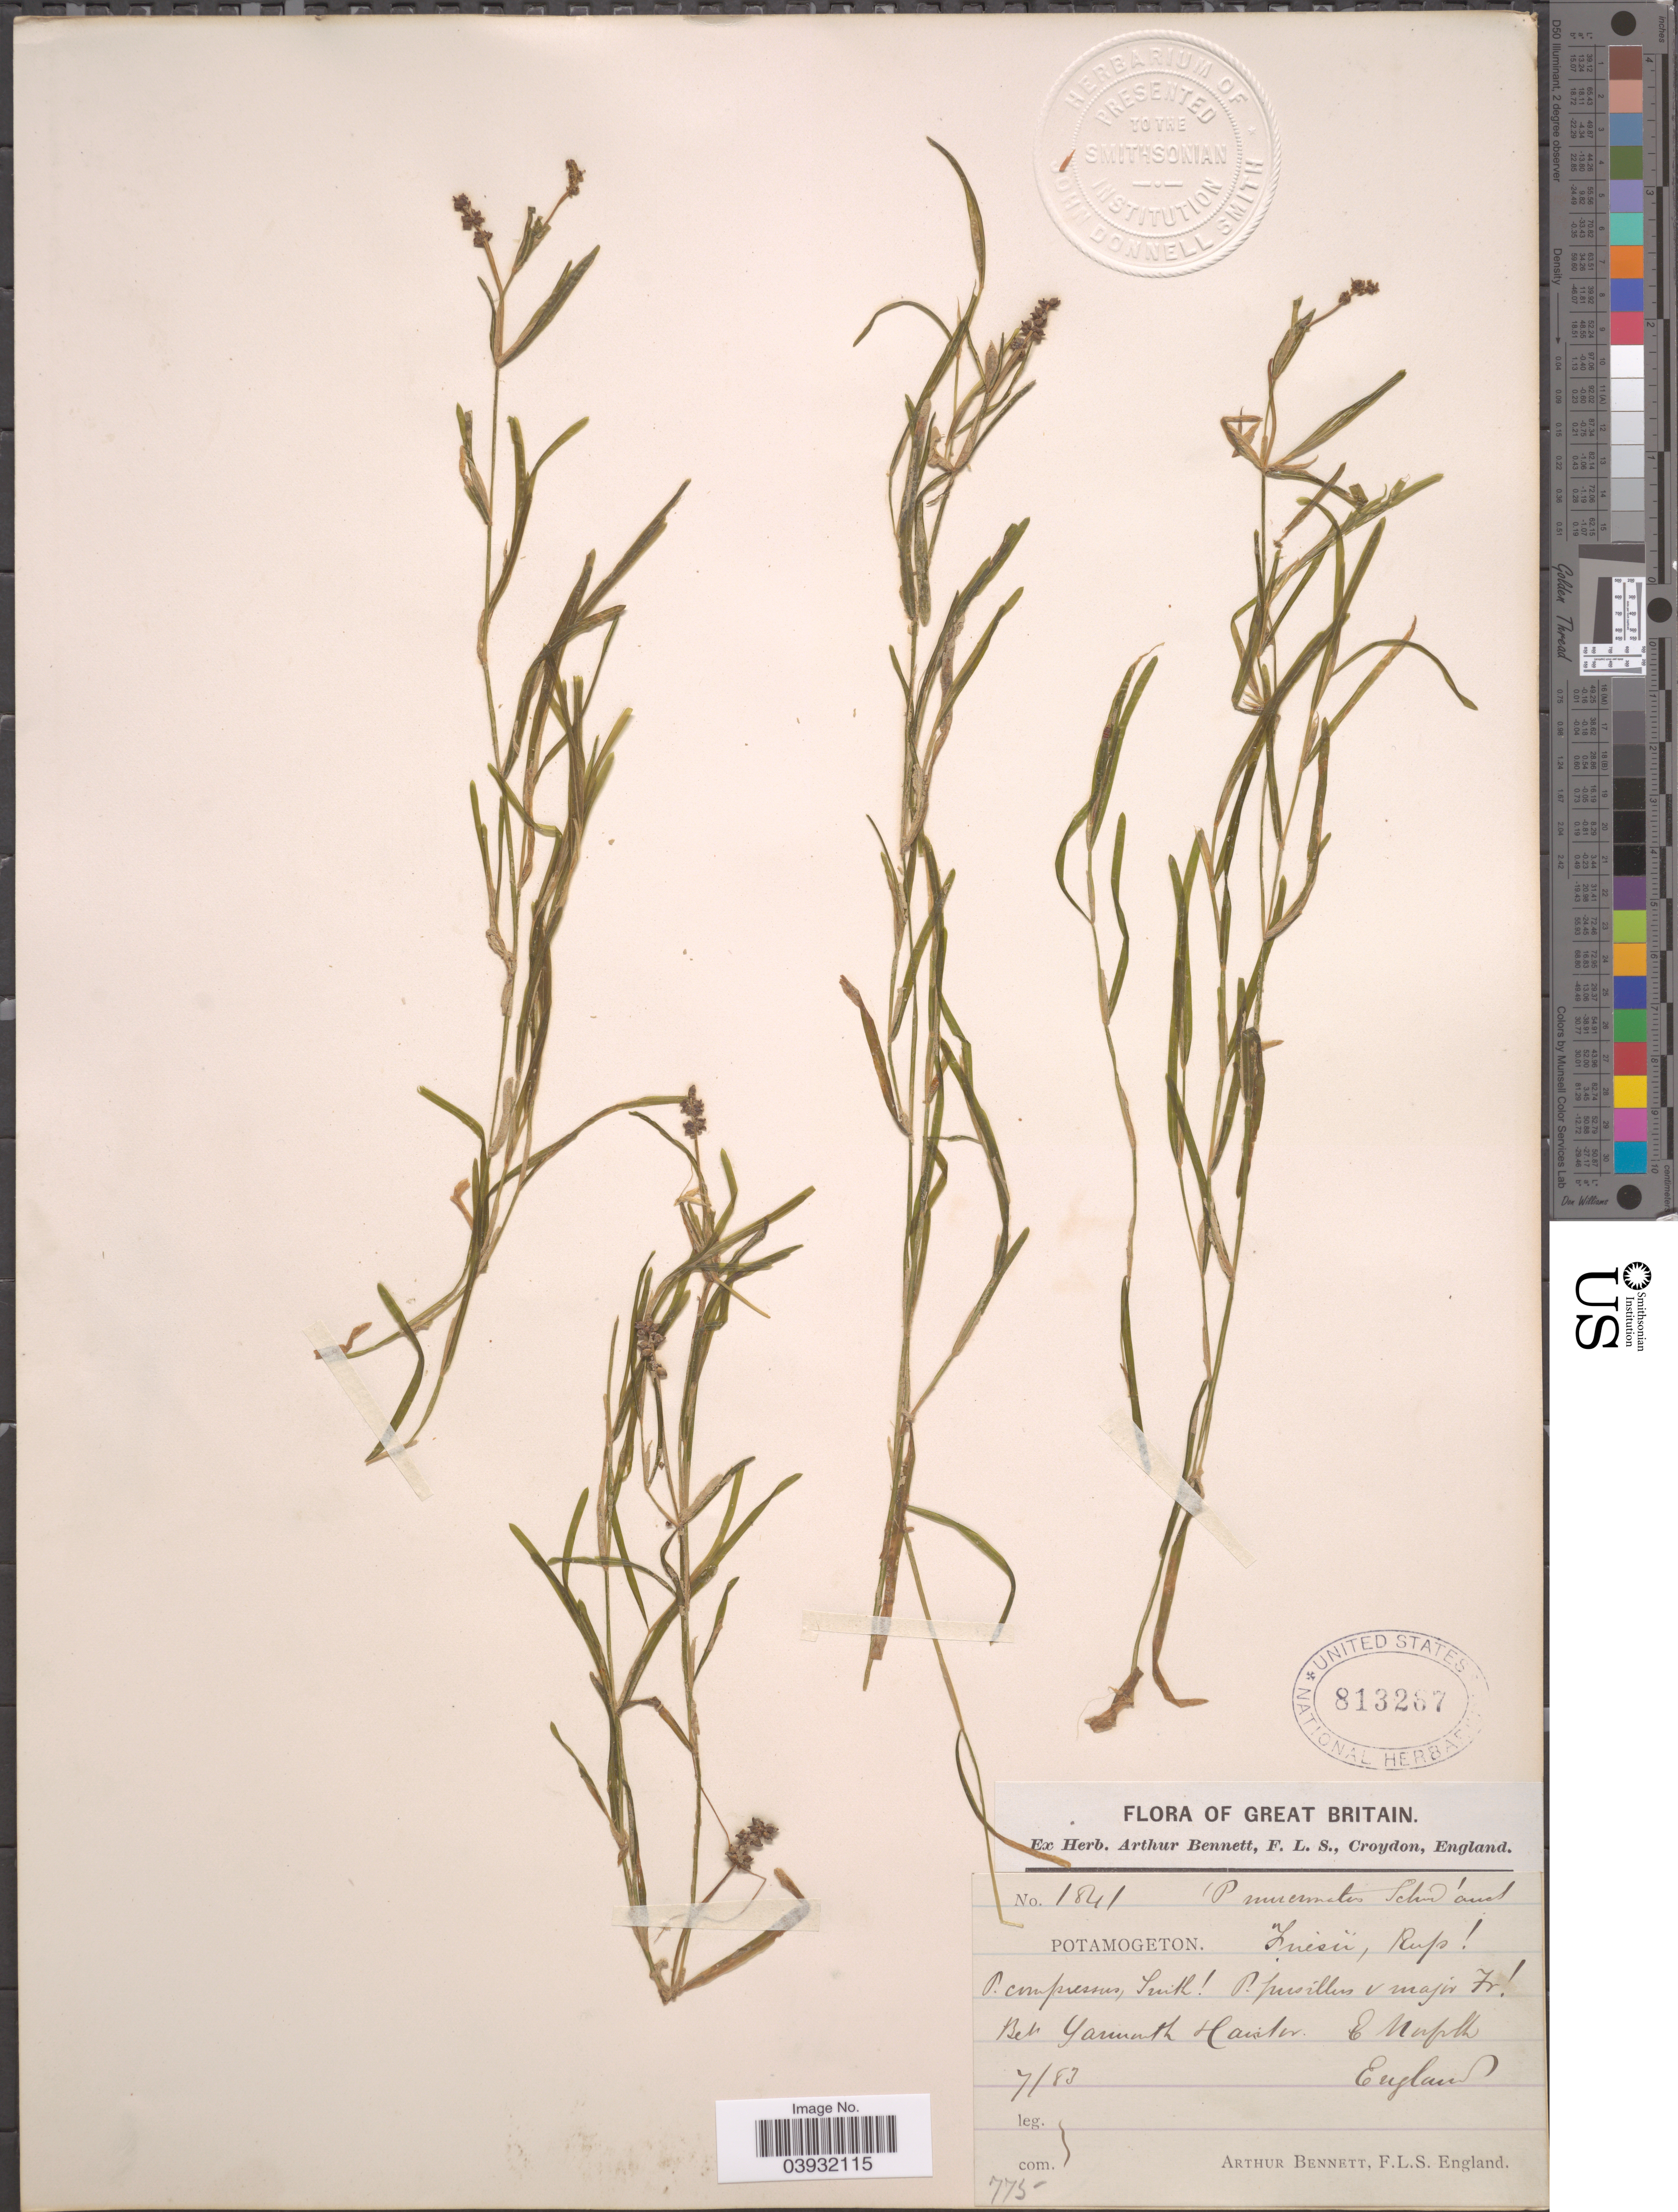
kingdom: Plantae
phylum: Tracheophyta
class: Liliopsida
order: Alismatales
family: Potamogetonaceae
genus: Potamogeton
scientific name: Potamogeton friesii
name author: Rupr.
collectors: A. Bennett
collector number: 1841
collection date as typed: Transcribed d/m/y: /7/83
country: United Kingdom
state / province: England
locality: Great Britain. Bet Yarmouth & Haviter. E. Norfolk.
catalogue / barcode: US 813267